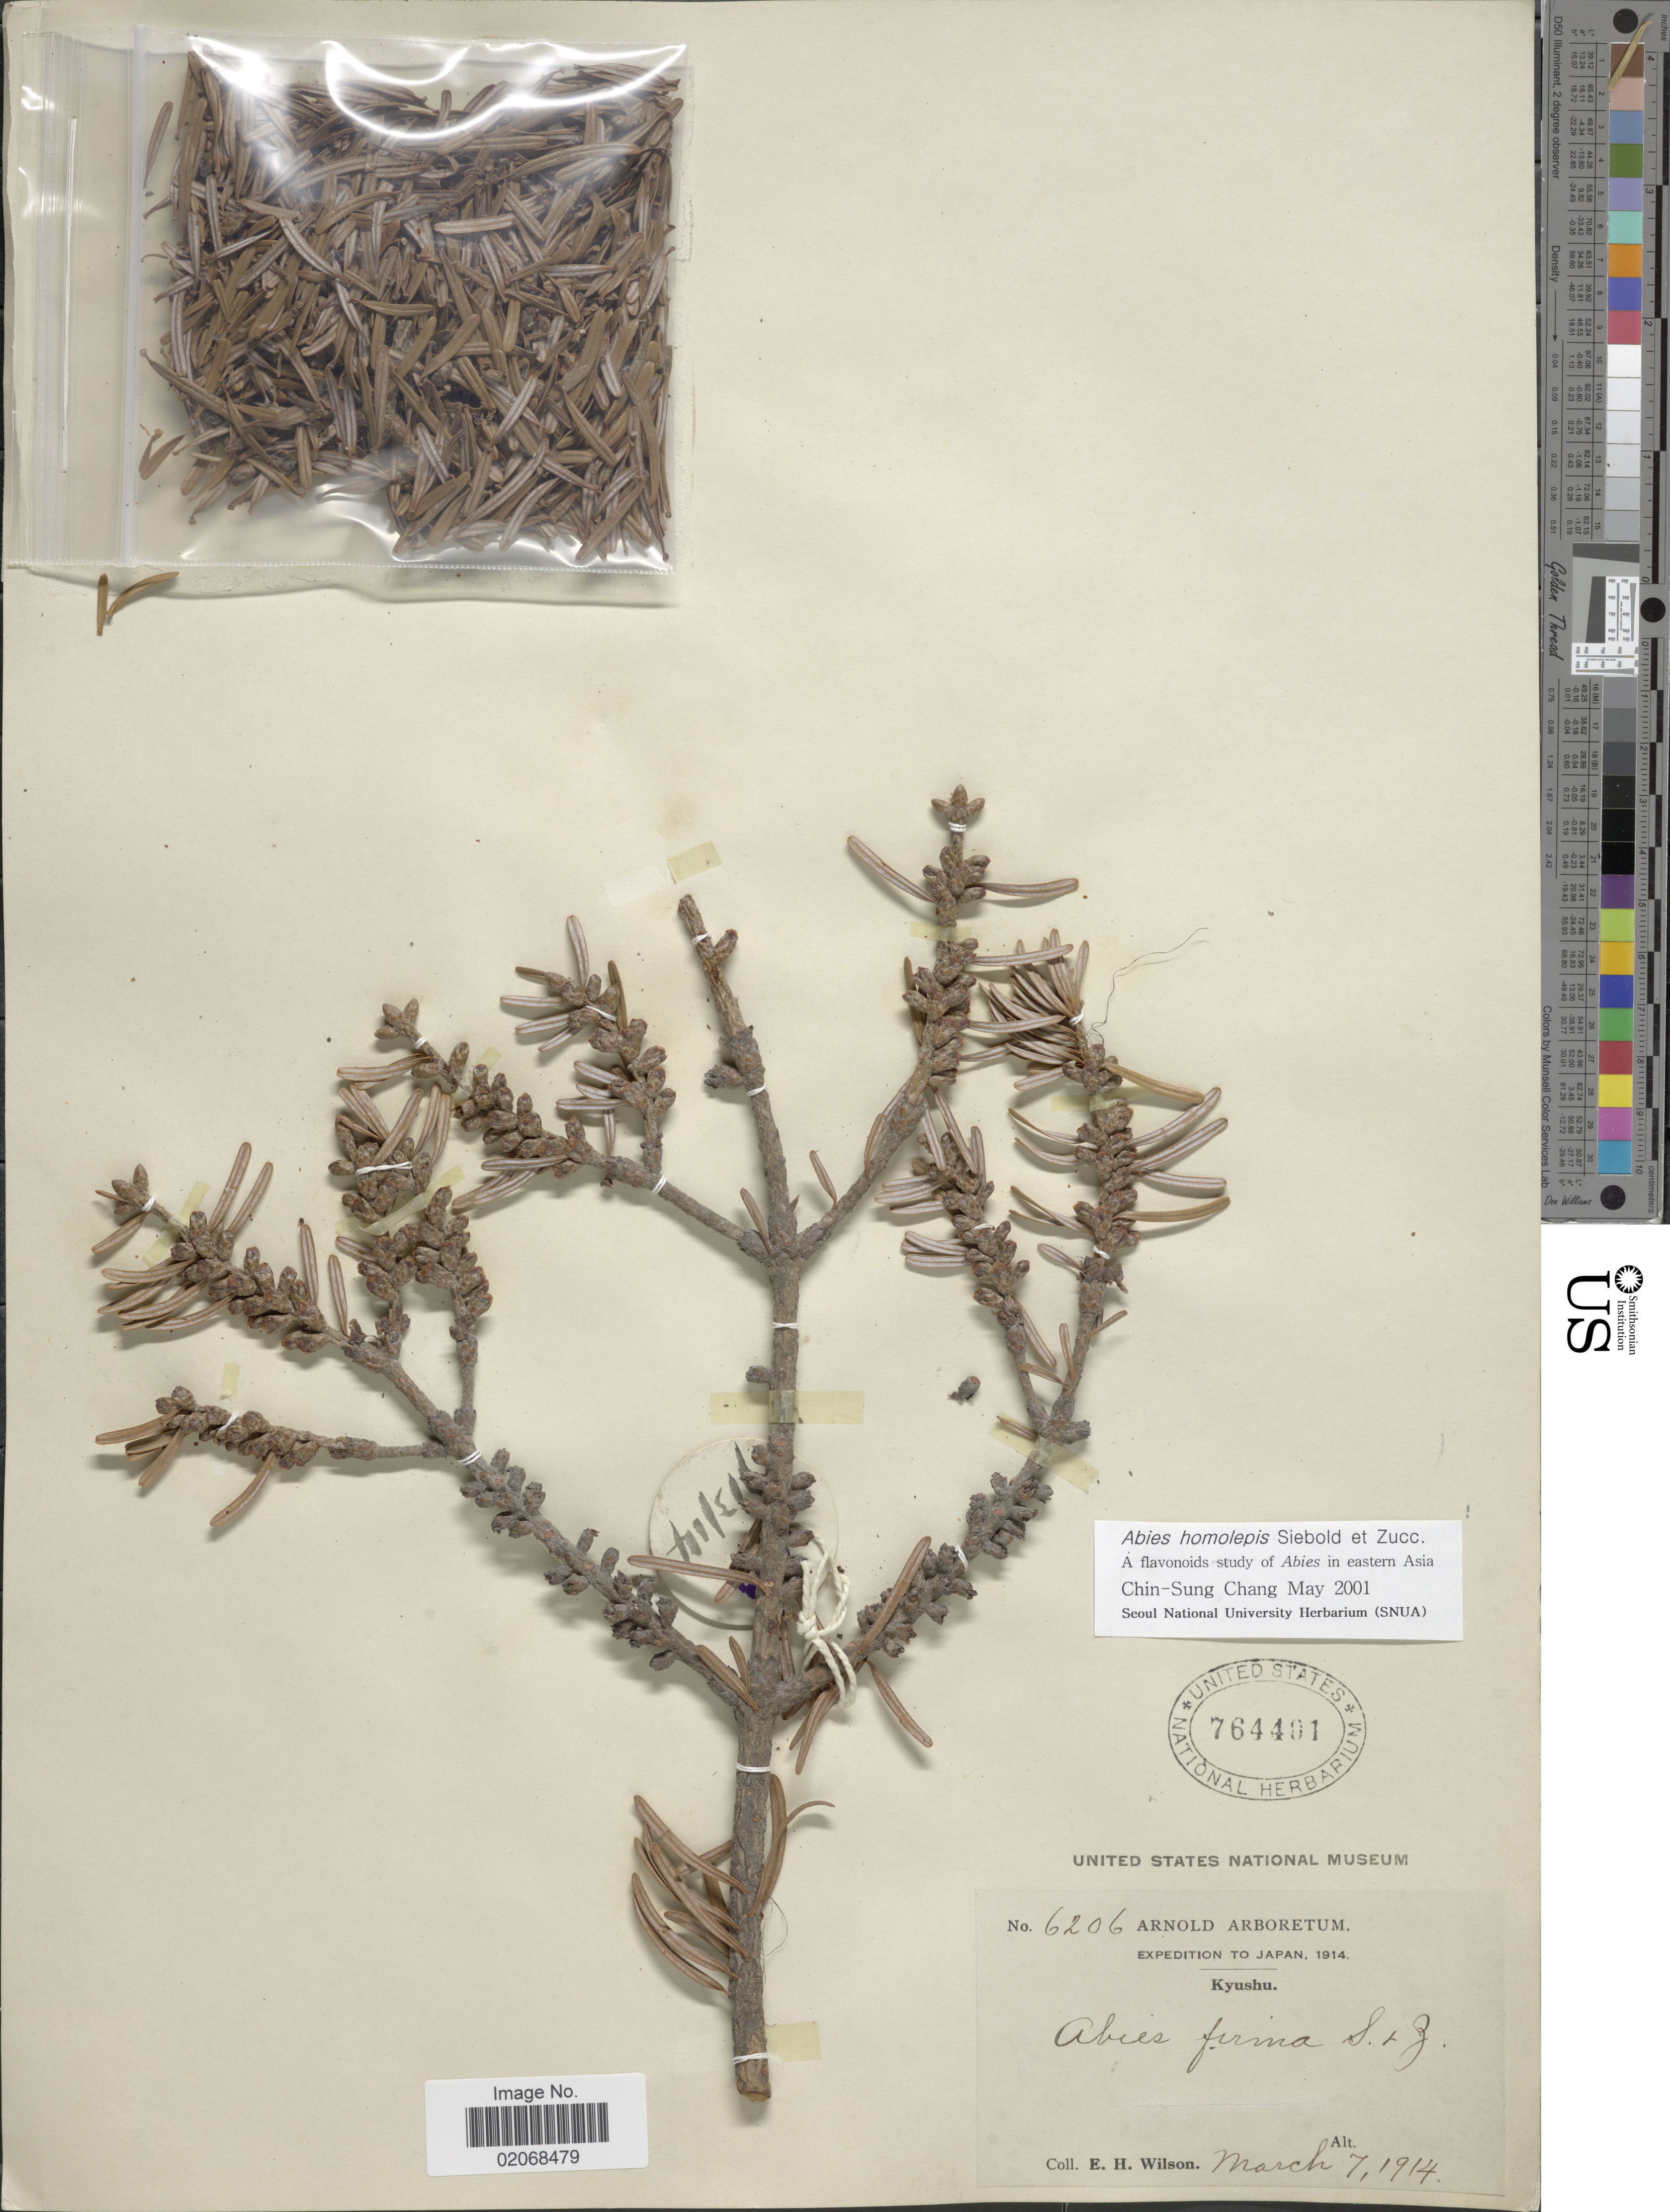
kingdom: Plantae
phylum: Tracheophyta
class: Pinopsida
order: Pinales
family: Pinaceae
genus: Abies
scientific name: Abies homolepis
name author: Siebold & Zucc.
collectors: E. Wilson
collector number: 6206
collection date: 1914-03-07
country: Japan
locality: Kyushu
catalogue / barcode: US 764401